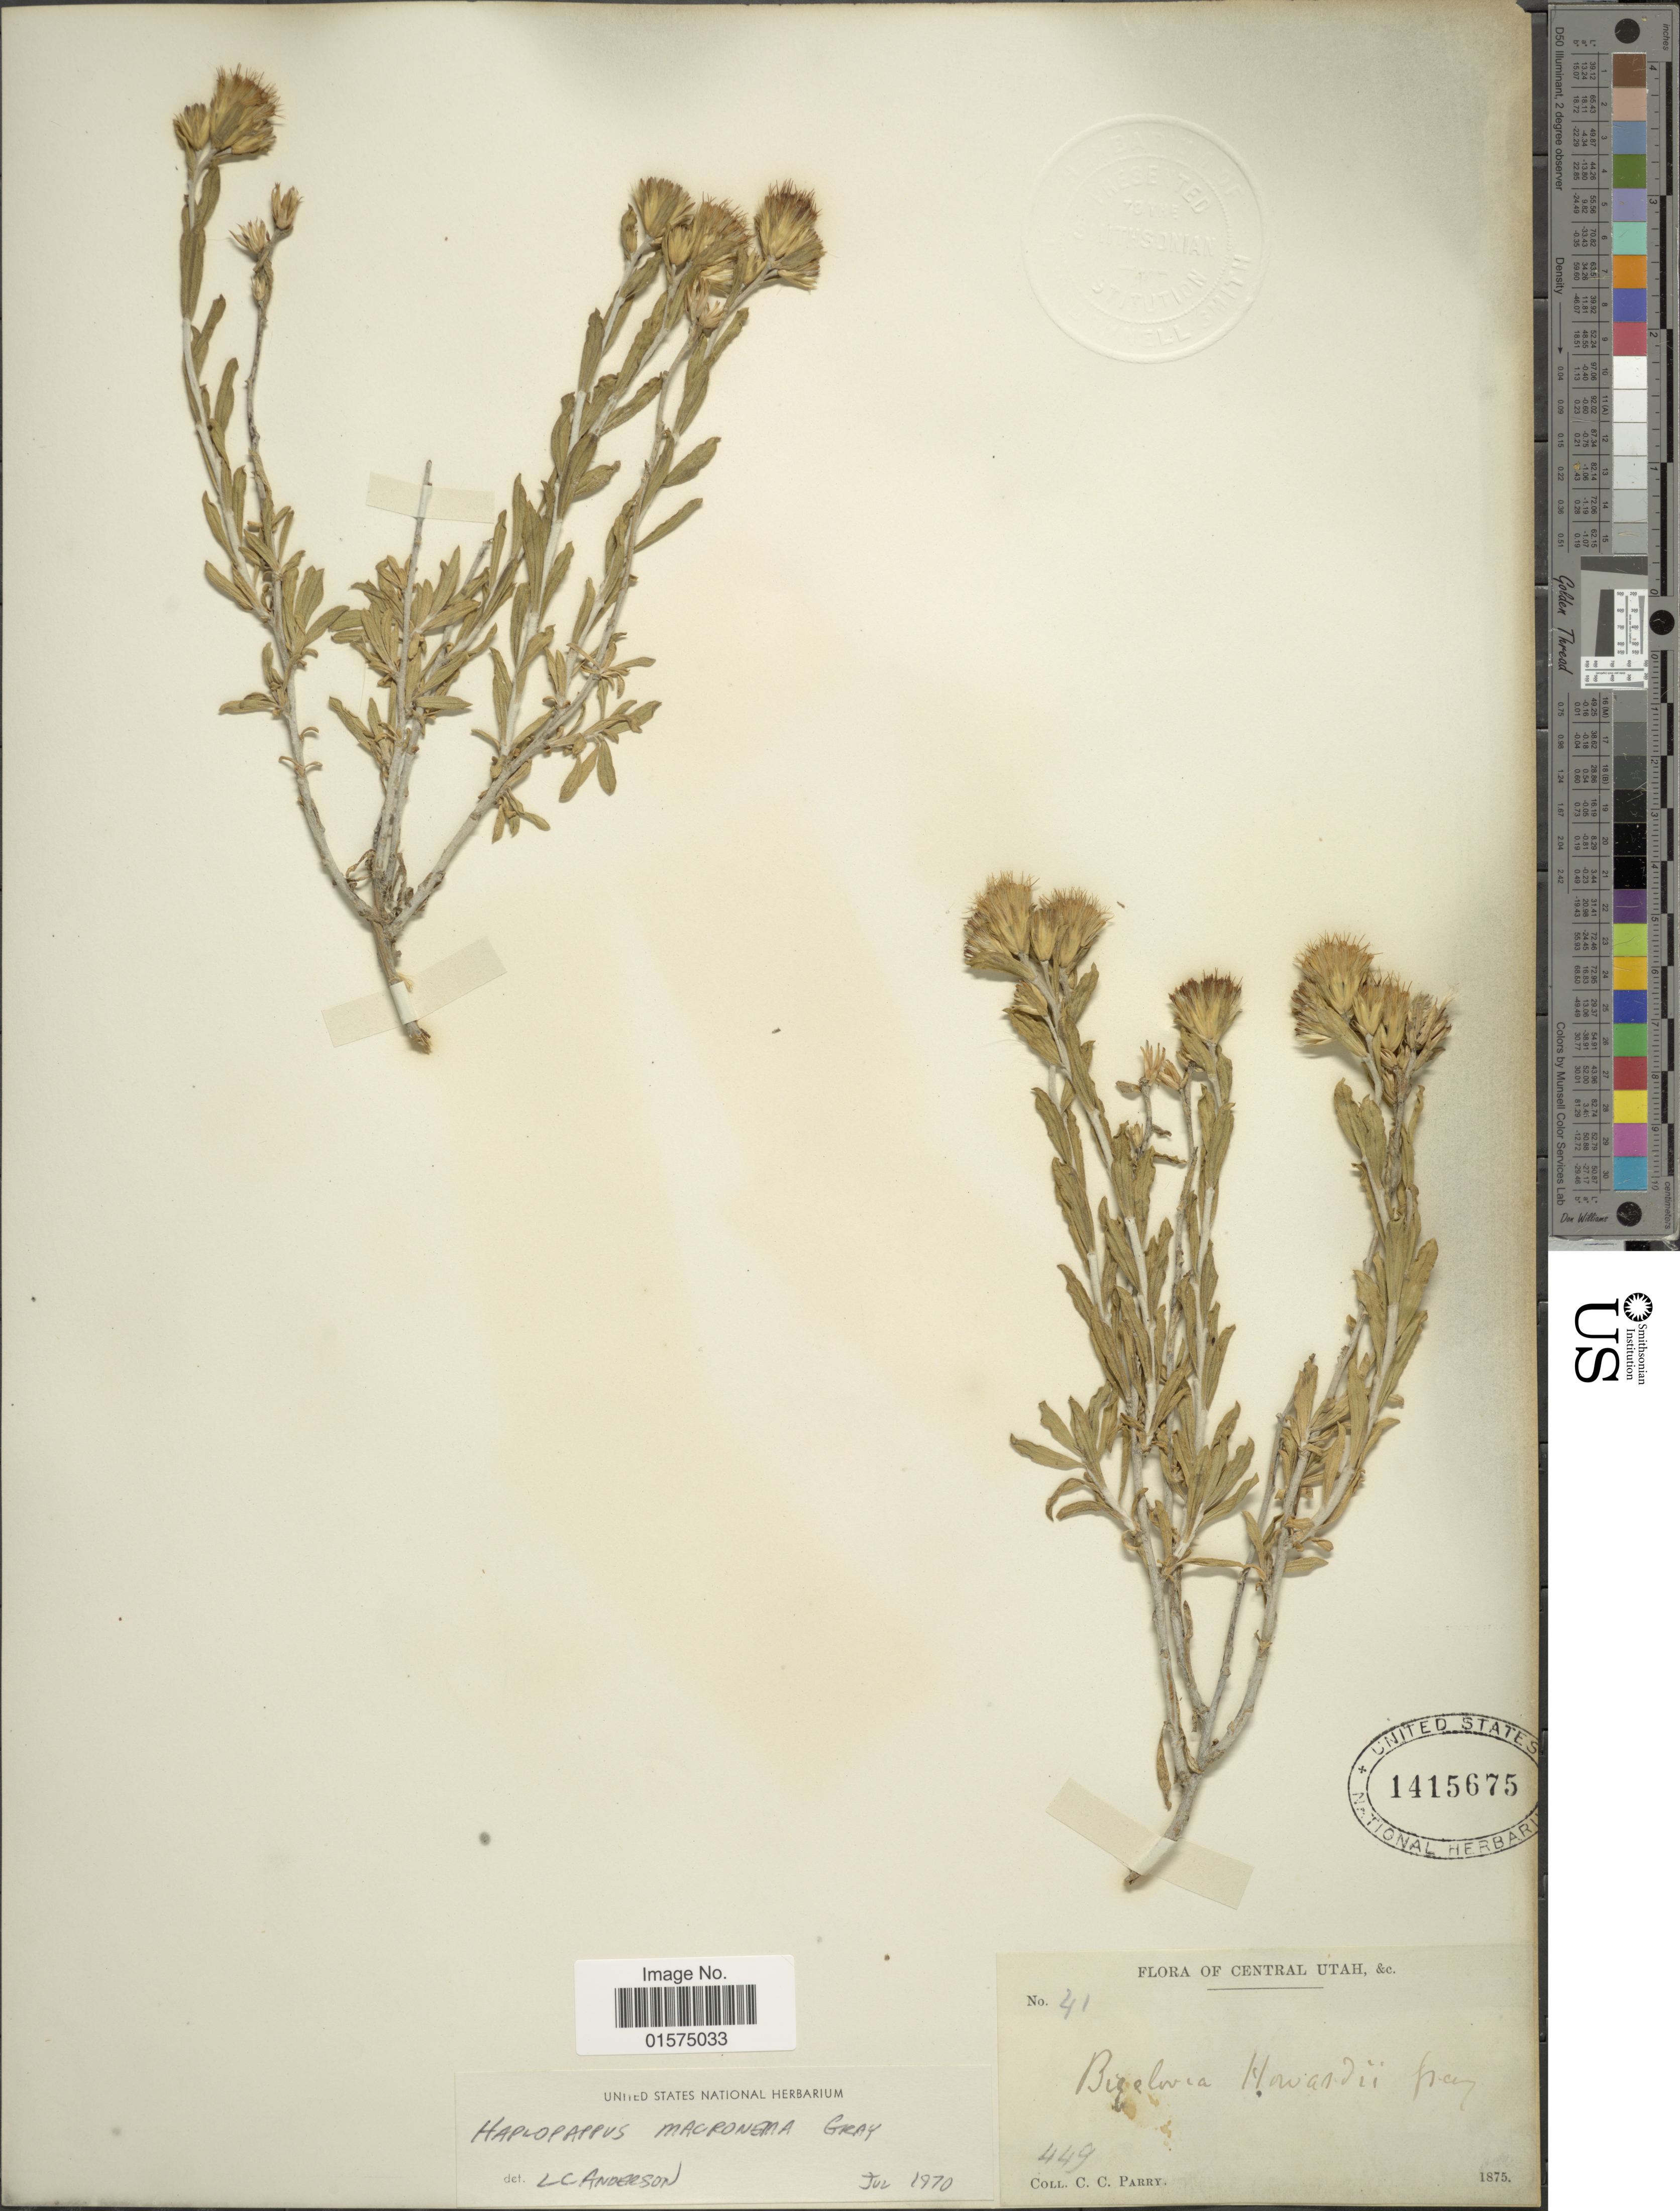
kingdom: Plantae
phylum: Tracheophyta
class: Magnoliopsida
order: Asterales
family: Asteraceae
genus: Ericameria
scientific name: Ericameria discoidea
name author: (Nutt.) G.L. Nesom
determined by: Urbatsch, Lowell E., Curator (LSU), Louisiana State University (UNITED STATES)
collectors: C. C. Parry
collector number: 41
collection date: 1875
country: United States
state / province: Utah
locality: Central Utah, &c.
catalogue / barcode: US 1415675